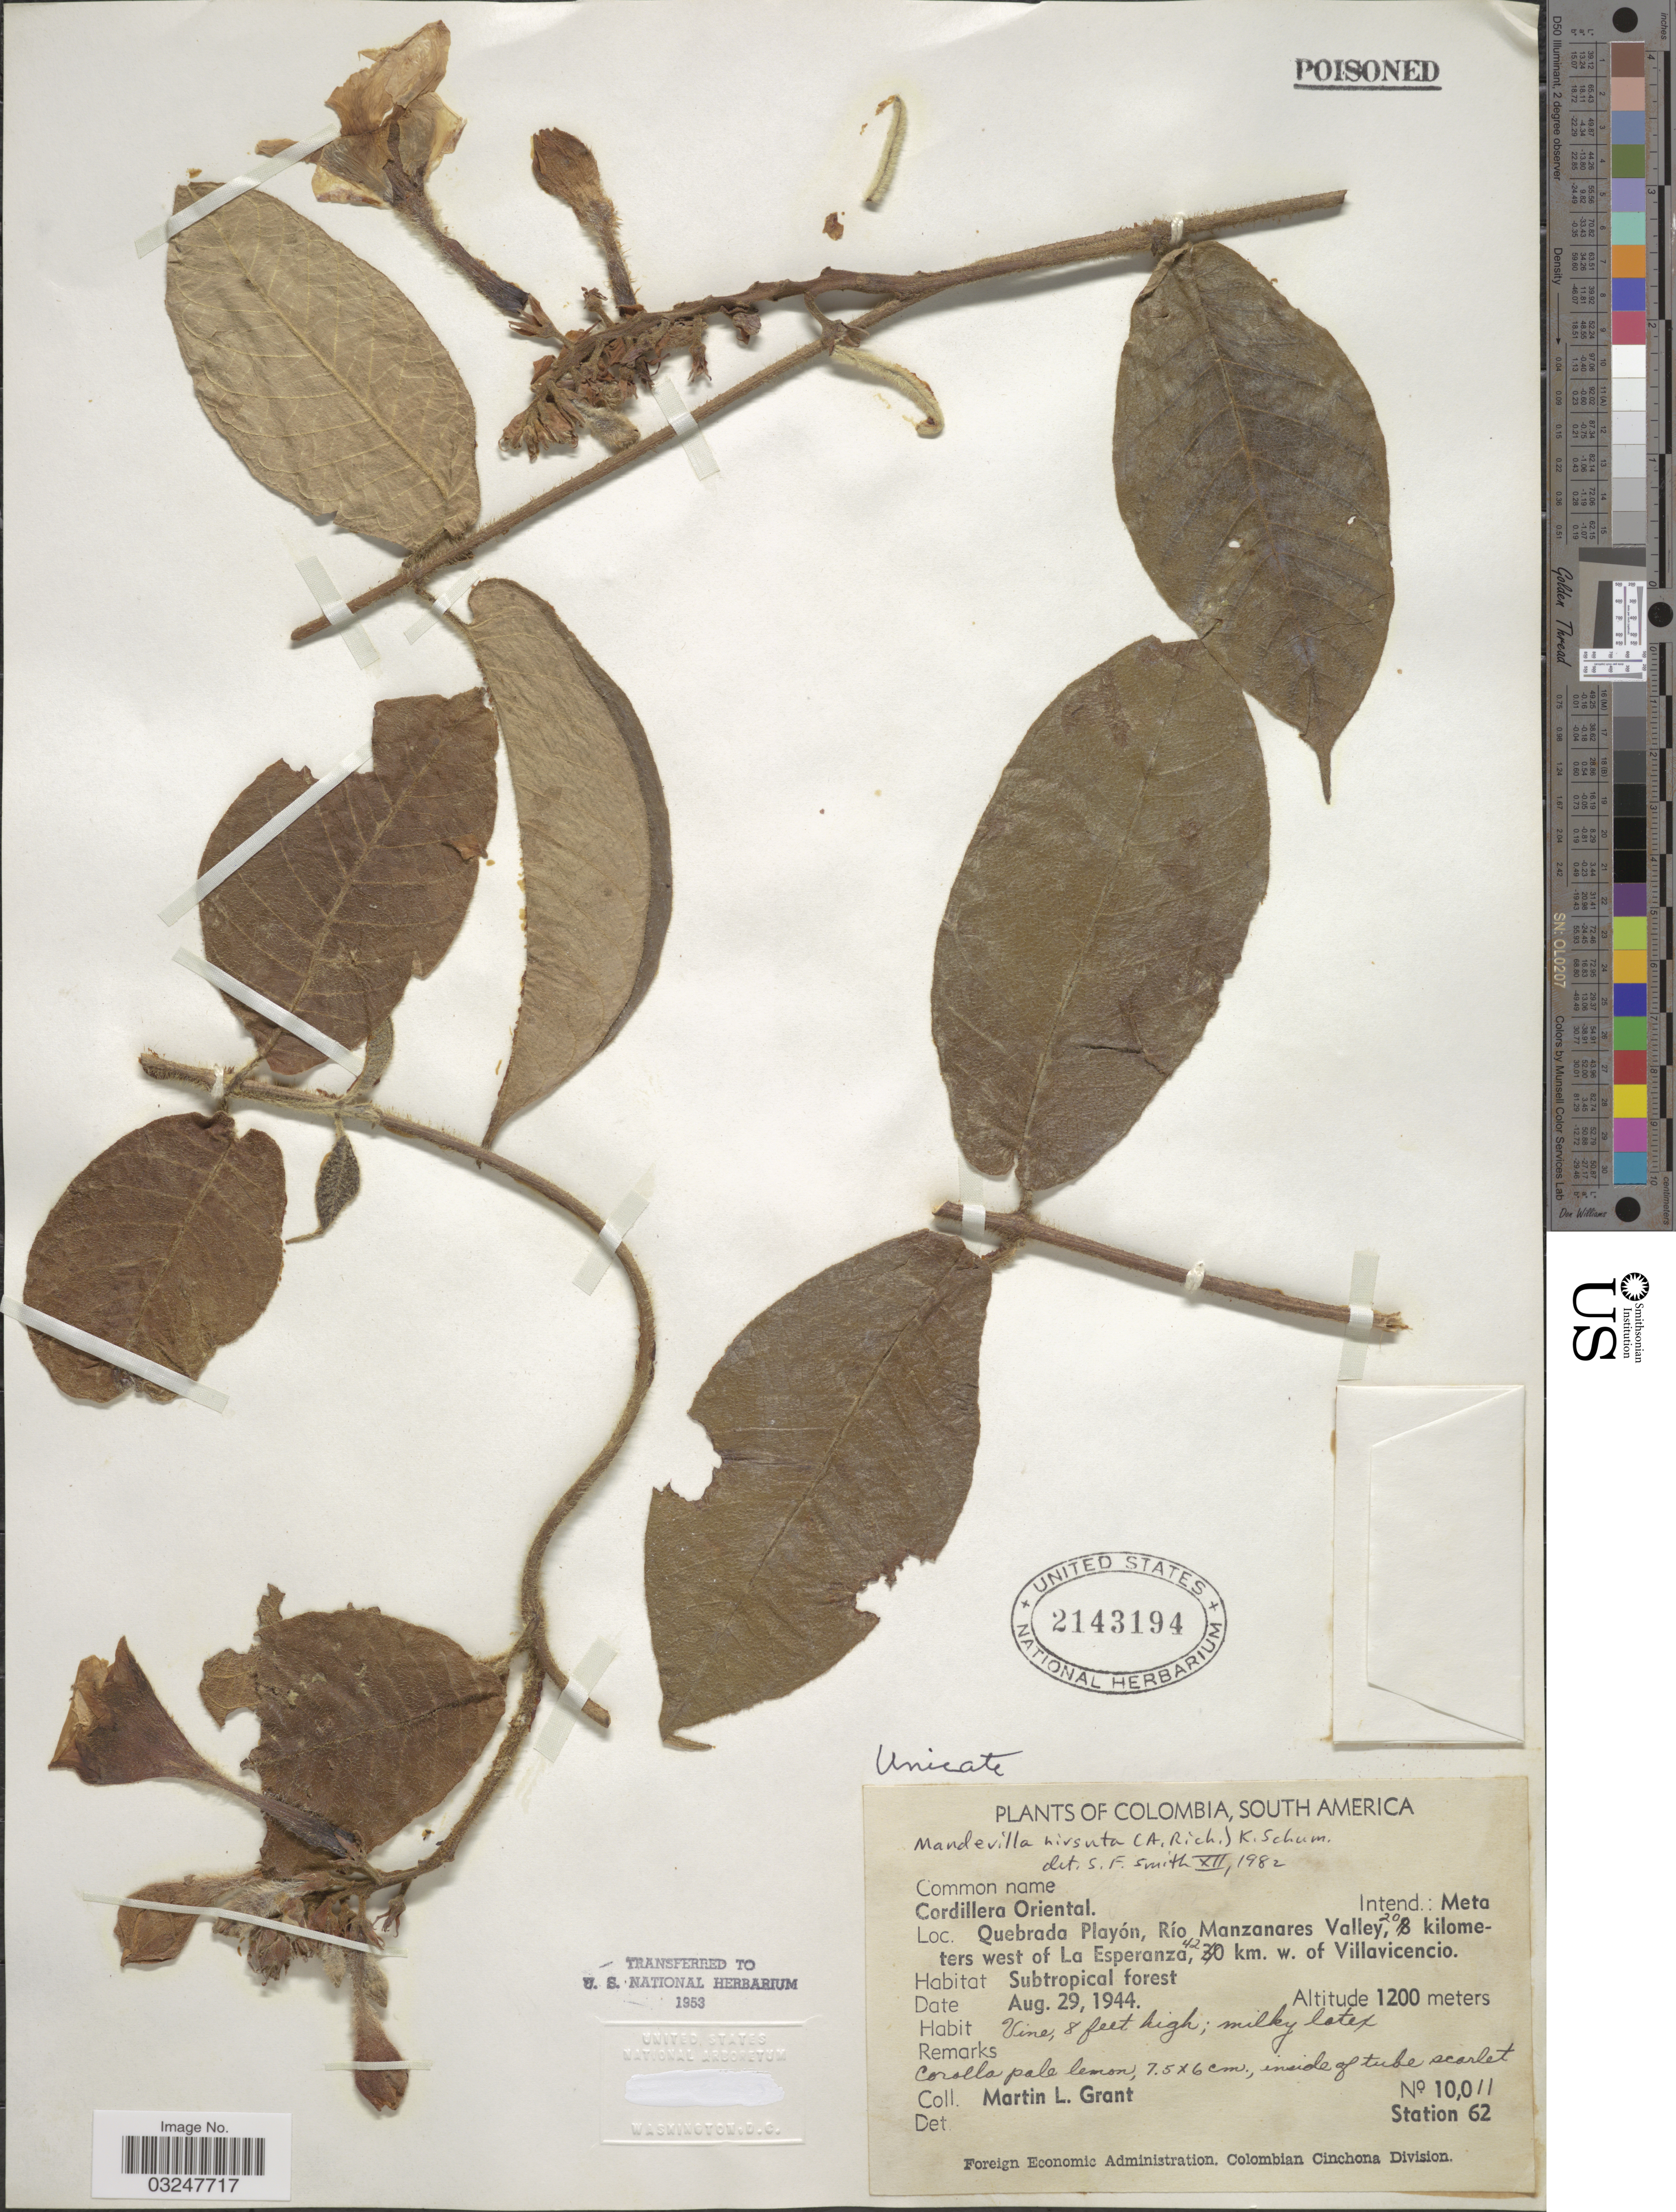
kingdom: Plantae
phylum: Tracheophyta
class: Magnoliopsida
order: Gentianales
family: Apocynaceae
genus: Mandevilla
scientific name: Mandevilla hirsuta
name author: (Rich.) K. Schum.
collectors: M. L. Grant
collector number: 10011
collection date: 1944-08-29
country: Colombia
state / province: Meta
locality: Cordillera Oriental, Intend.: Meta, Quebrada Playón, Río Manzanares Valley, 20 kilometers west of La Esperanza, 42 km. w. of Villavicencio, Station 62.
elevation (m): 1200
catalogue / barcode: US 2143194